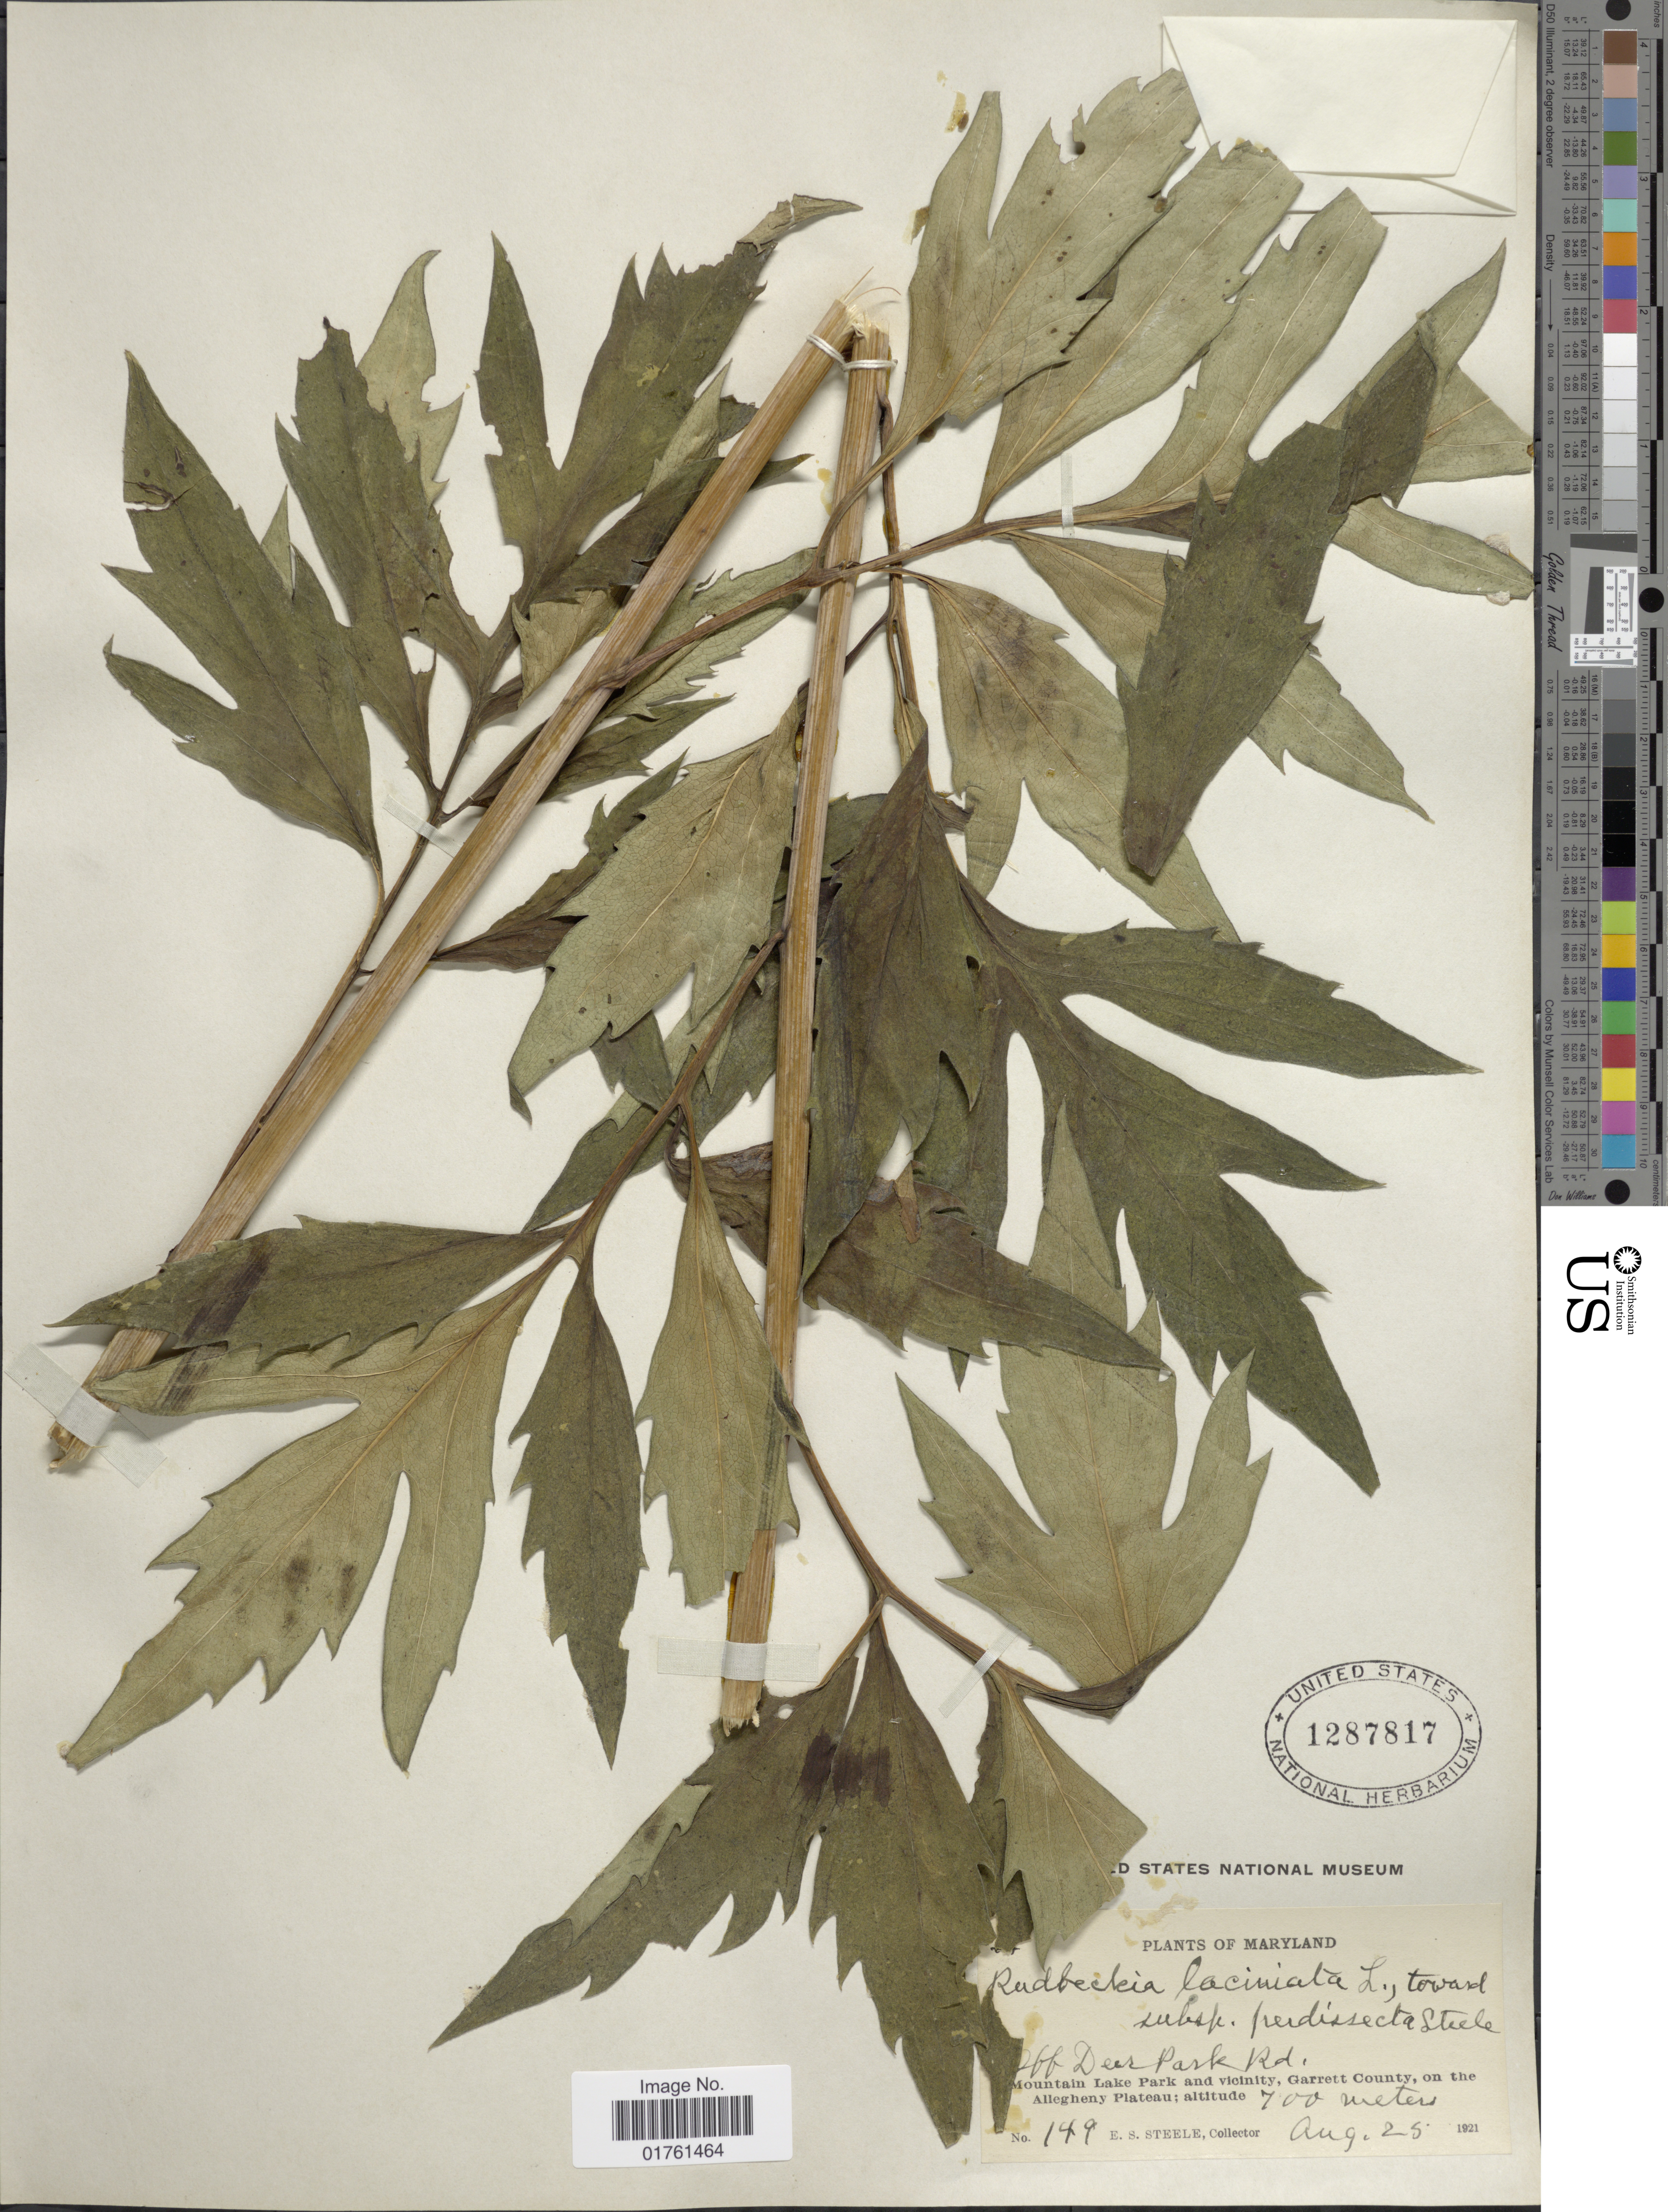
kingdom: Plantae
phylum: Tracheophyta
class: Magnoliopsida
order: Asterales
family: Asteraceae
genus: Rudbeckia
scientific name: Rudbeckia laciniata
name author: L.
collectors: E. Steele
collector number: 149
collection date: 1921-08-25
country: United States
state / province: Maryland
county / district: Garrett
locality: Of Deer Park Rd, Mountain Lake Park and vicinity, Garrett County, on the Allegheny Plateau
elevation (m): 700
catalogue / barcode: US 1287817